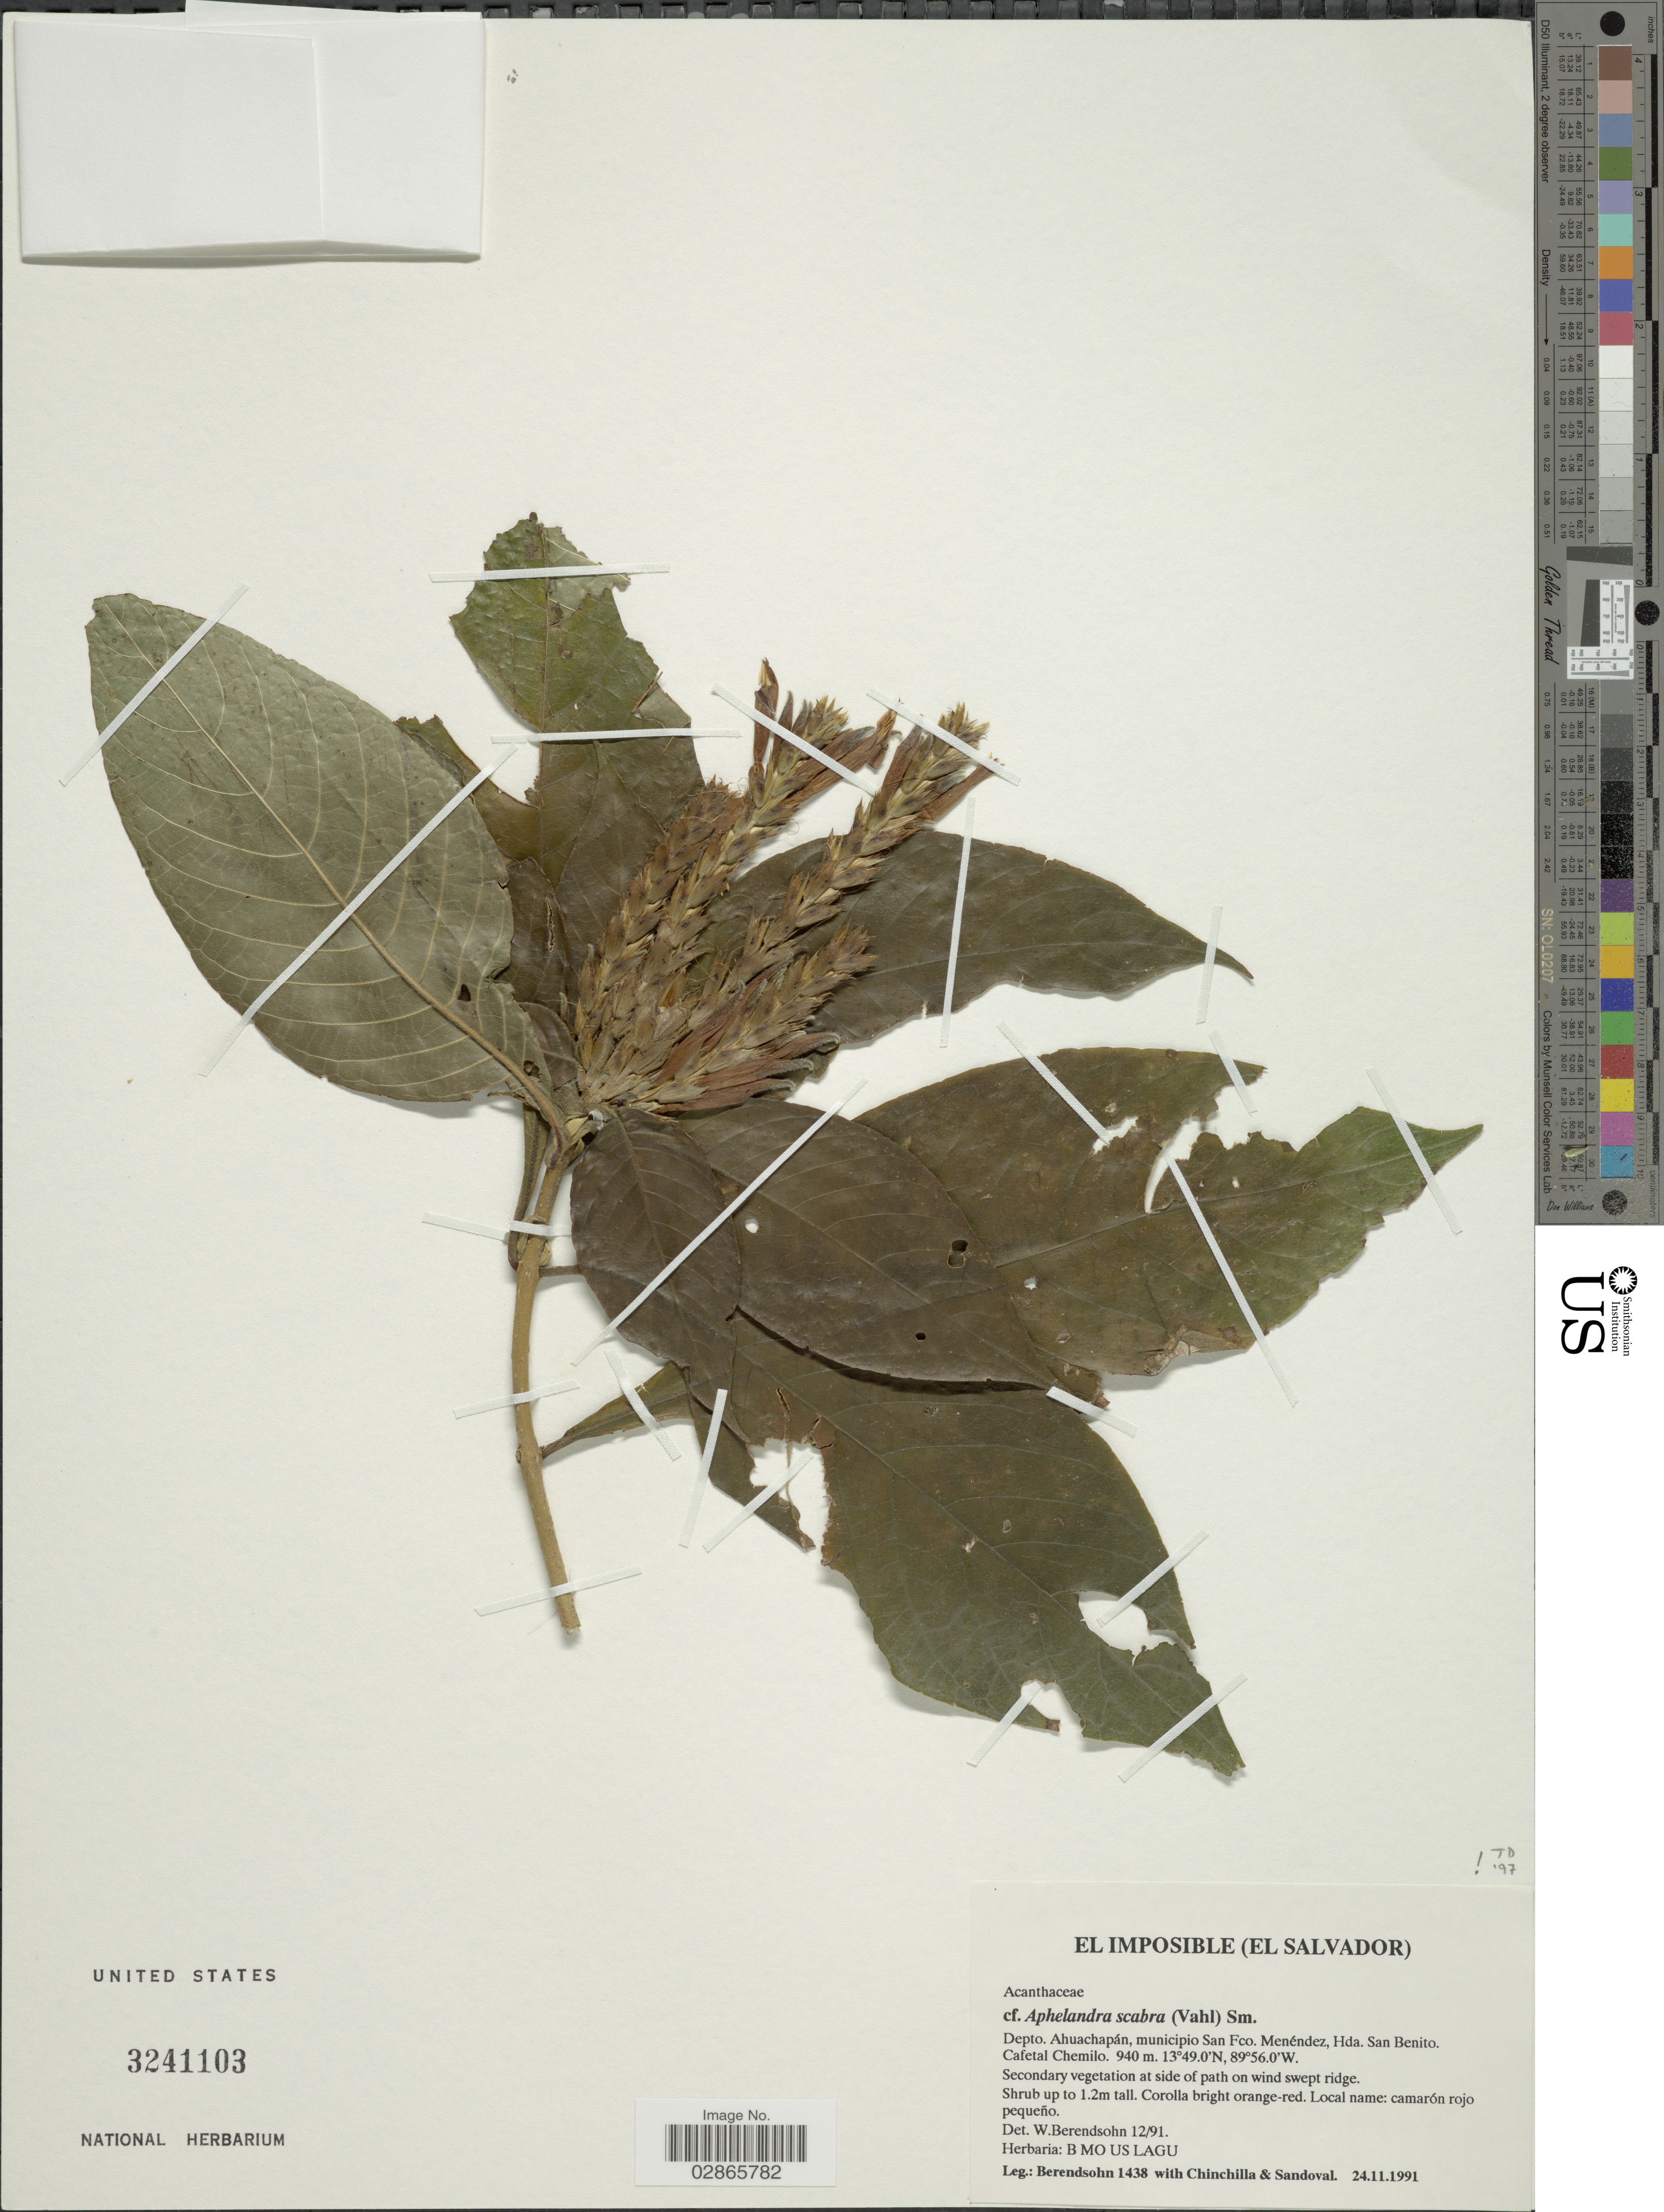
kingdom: Plantae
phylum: Tracheophyta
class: Magnoliopsida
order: Lamiales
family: Acanthaceae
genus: Aphelandra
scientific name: Aphelandra deppeana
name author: Schltdl. & Cham.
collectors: -. Berendsohn, -. Chinchilla & -- Sandoval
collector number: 1438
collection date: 1991-11-24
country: El Salvador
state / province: Ahuachapan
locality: El Imposible. Depto. Ahuachapán, municipio San Fco. Menéndez, Hda. San Benito. Cafetal Chemilo.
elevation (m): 940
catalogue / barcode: US 3241103